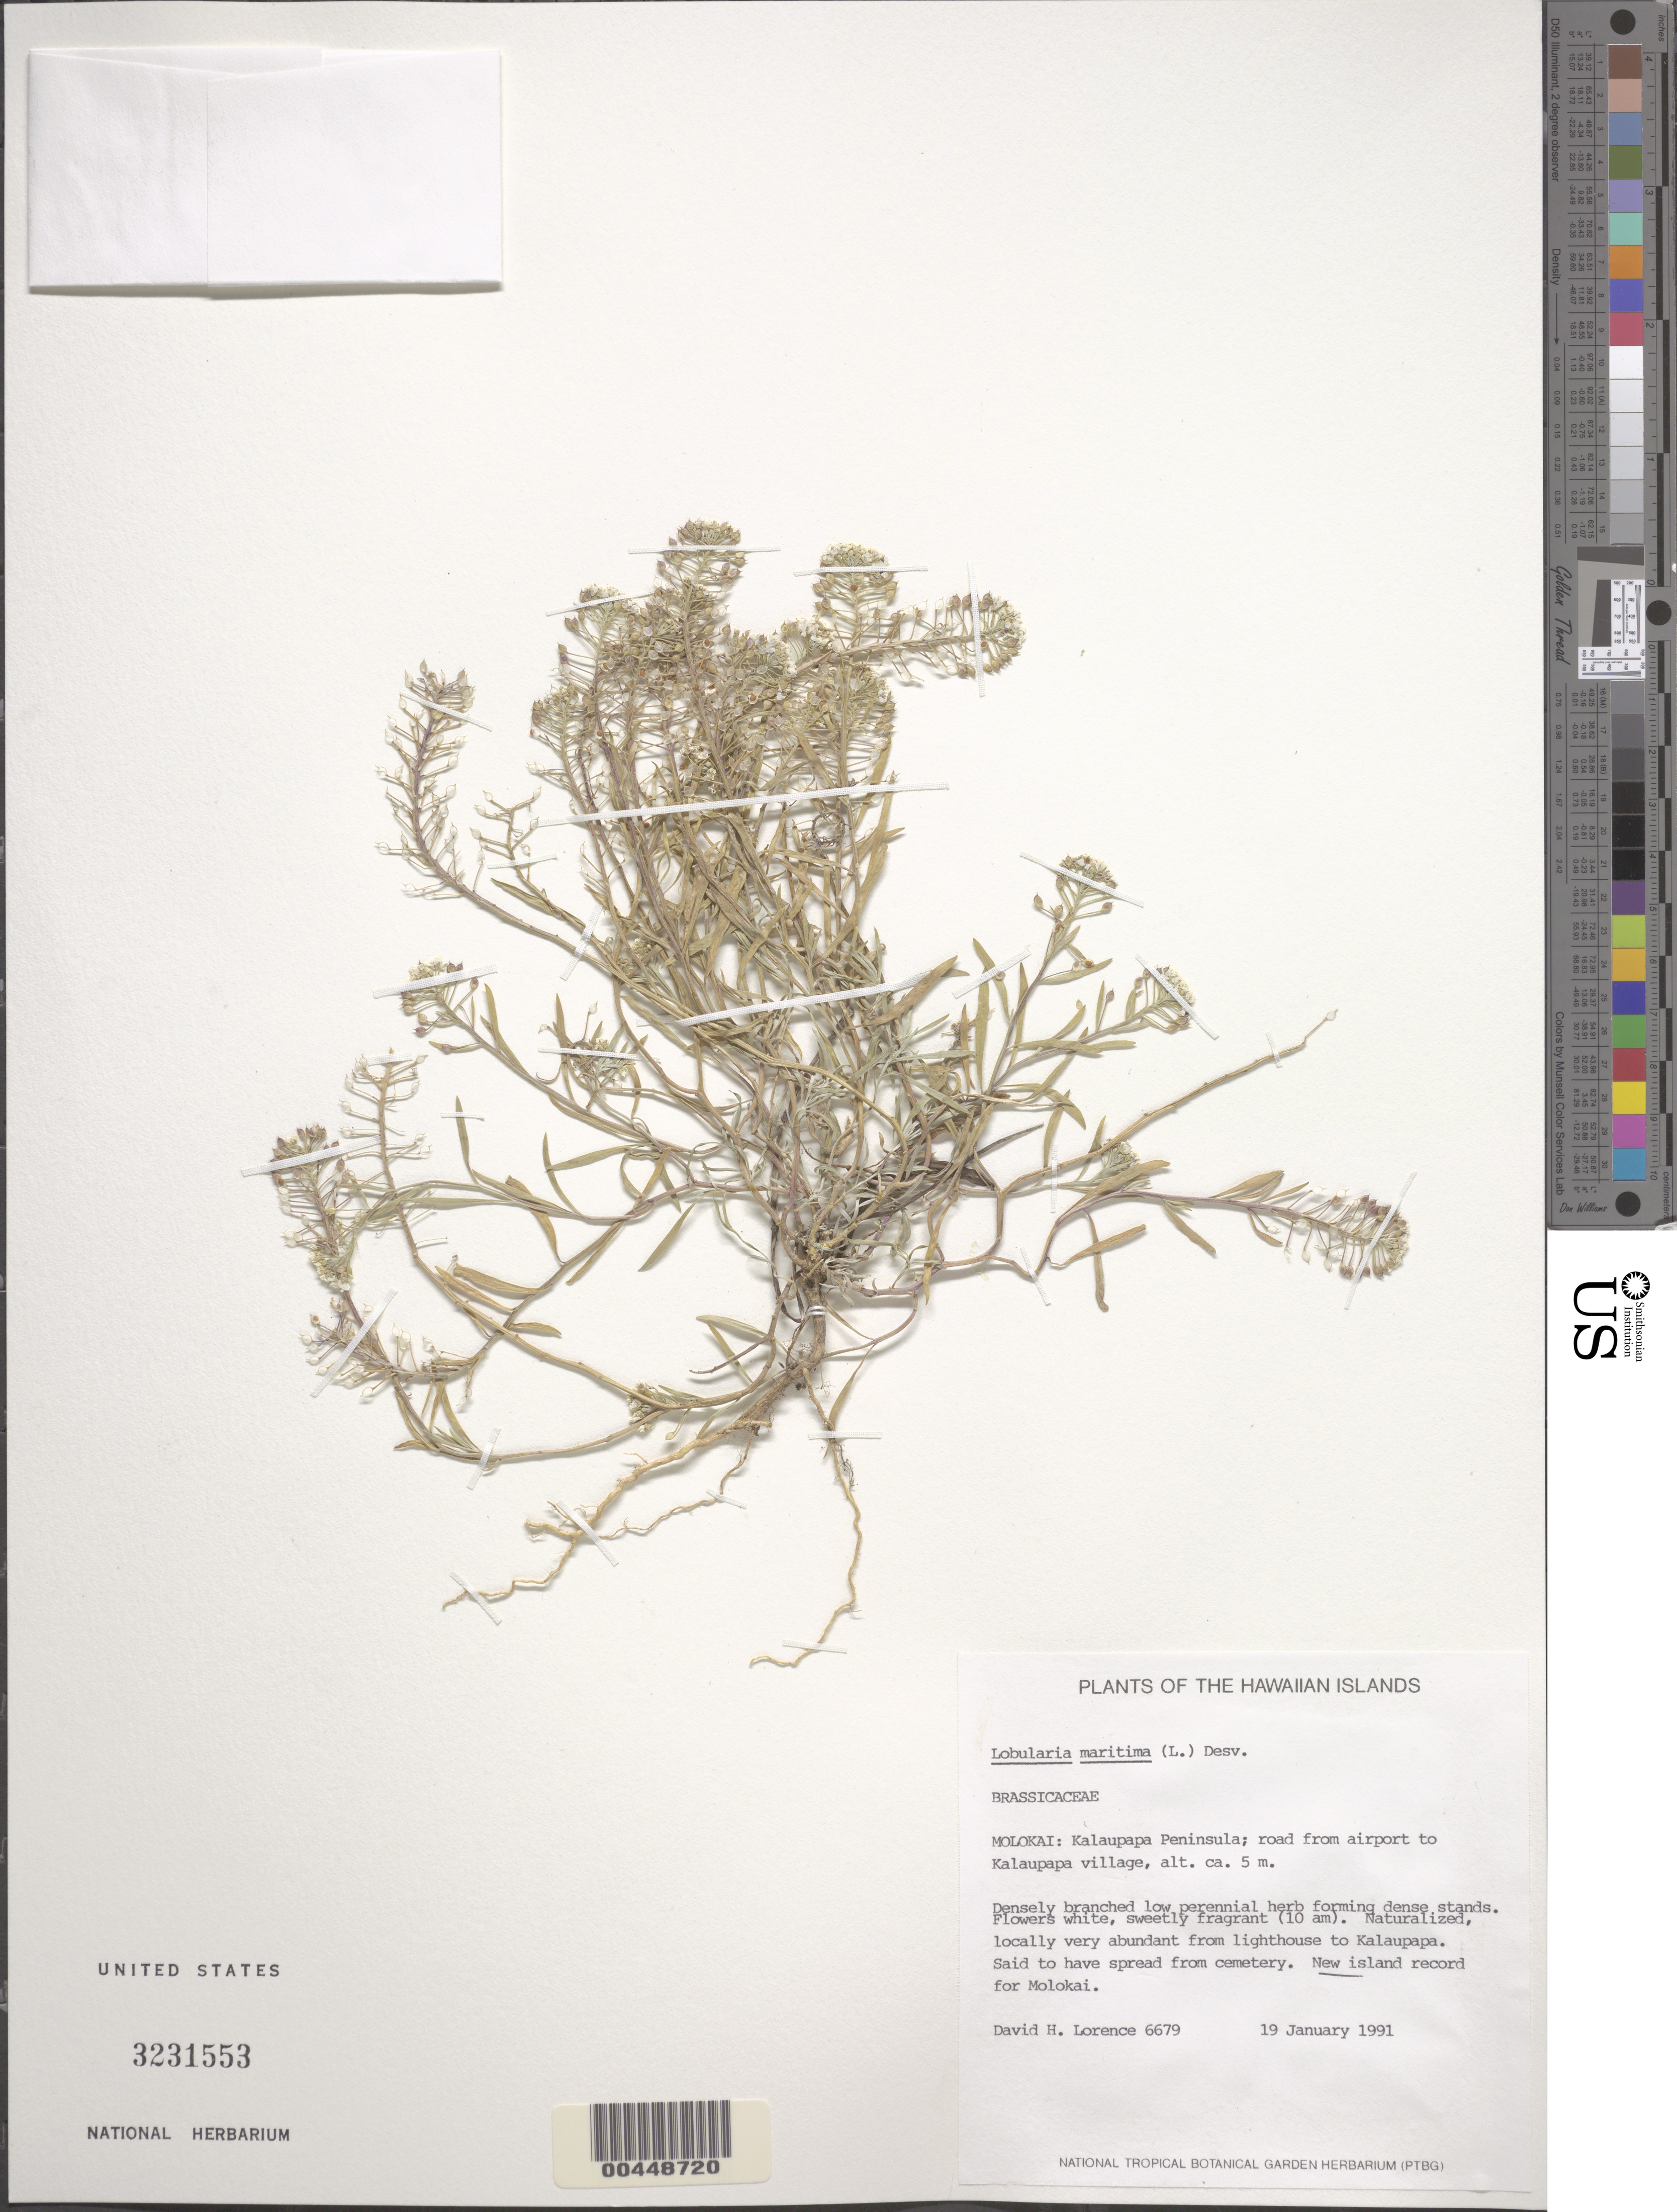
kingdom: Plantae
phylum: Tracheophyta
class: Magnoliopsida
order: Brassicales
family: Brassicaceae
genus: Lobularia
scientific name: Lobularia maritima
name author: (L.) Desv.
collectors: D. Lorence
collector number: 6679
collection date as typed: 19 Jan 1991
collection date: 1991-01-19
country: United States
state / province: Hawaii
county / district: Maui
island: Moloka'i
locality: Kalaupapa Peninsula, rd from airport to Kalaupapa village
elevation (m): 5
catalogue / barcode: US 3231553